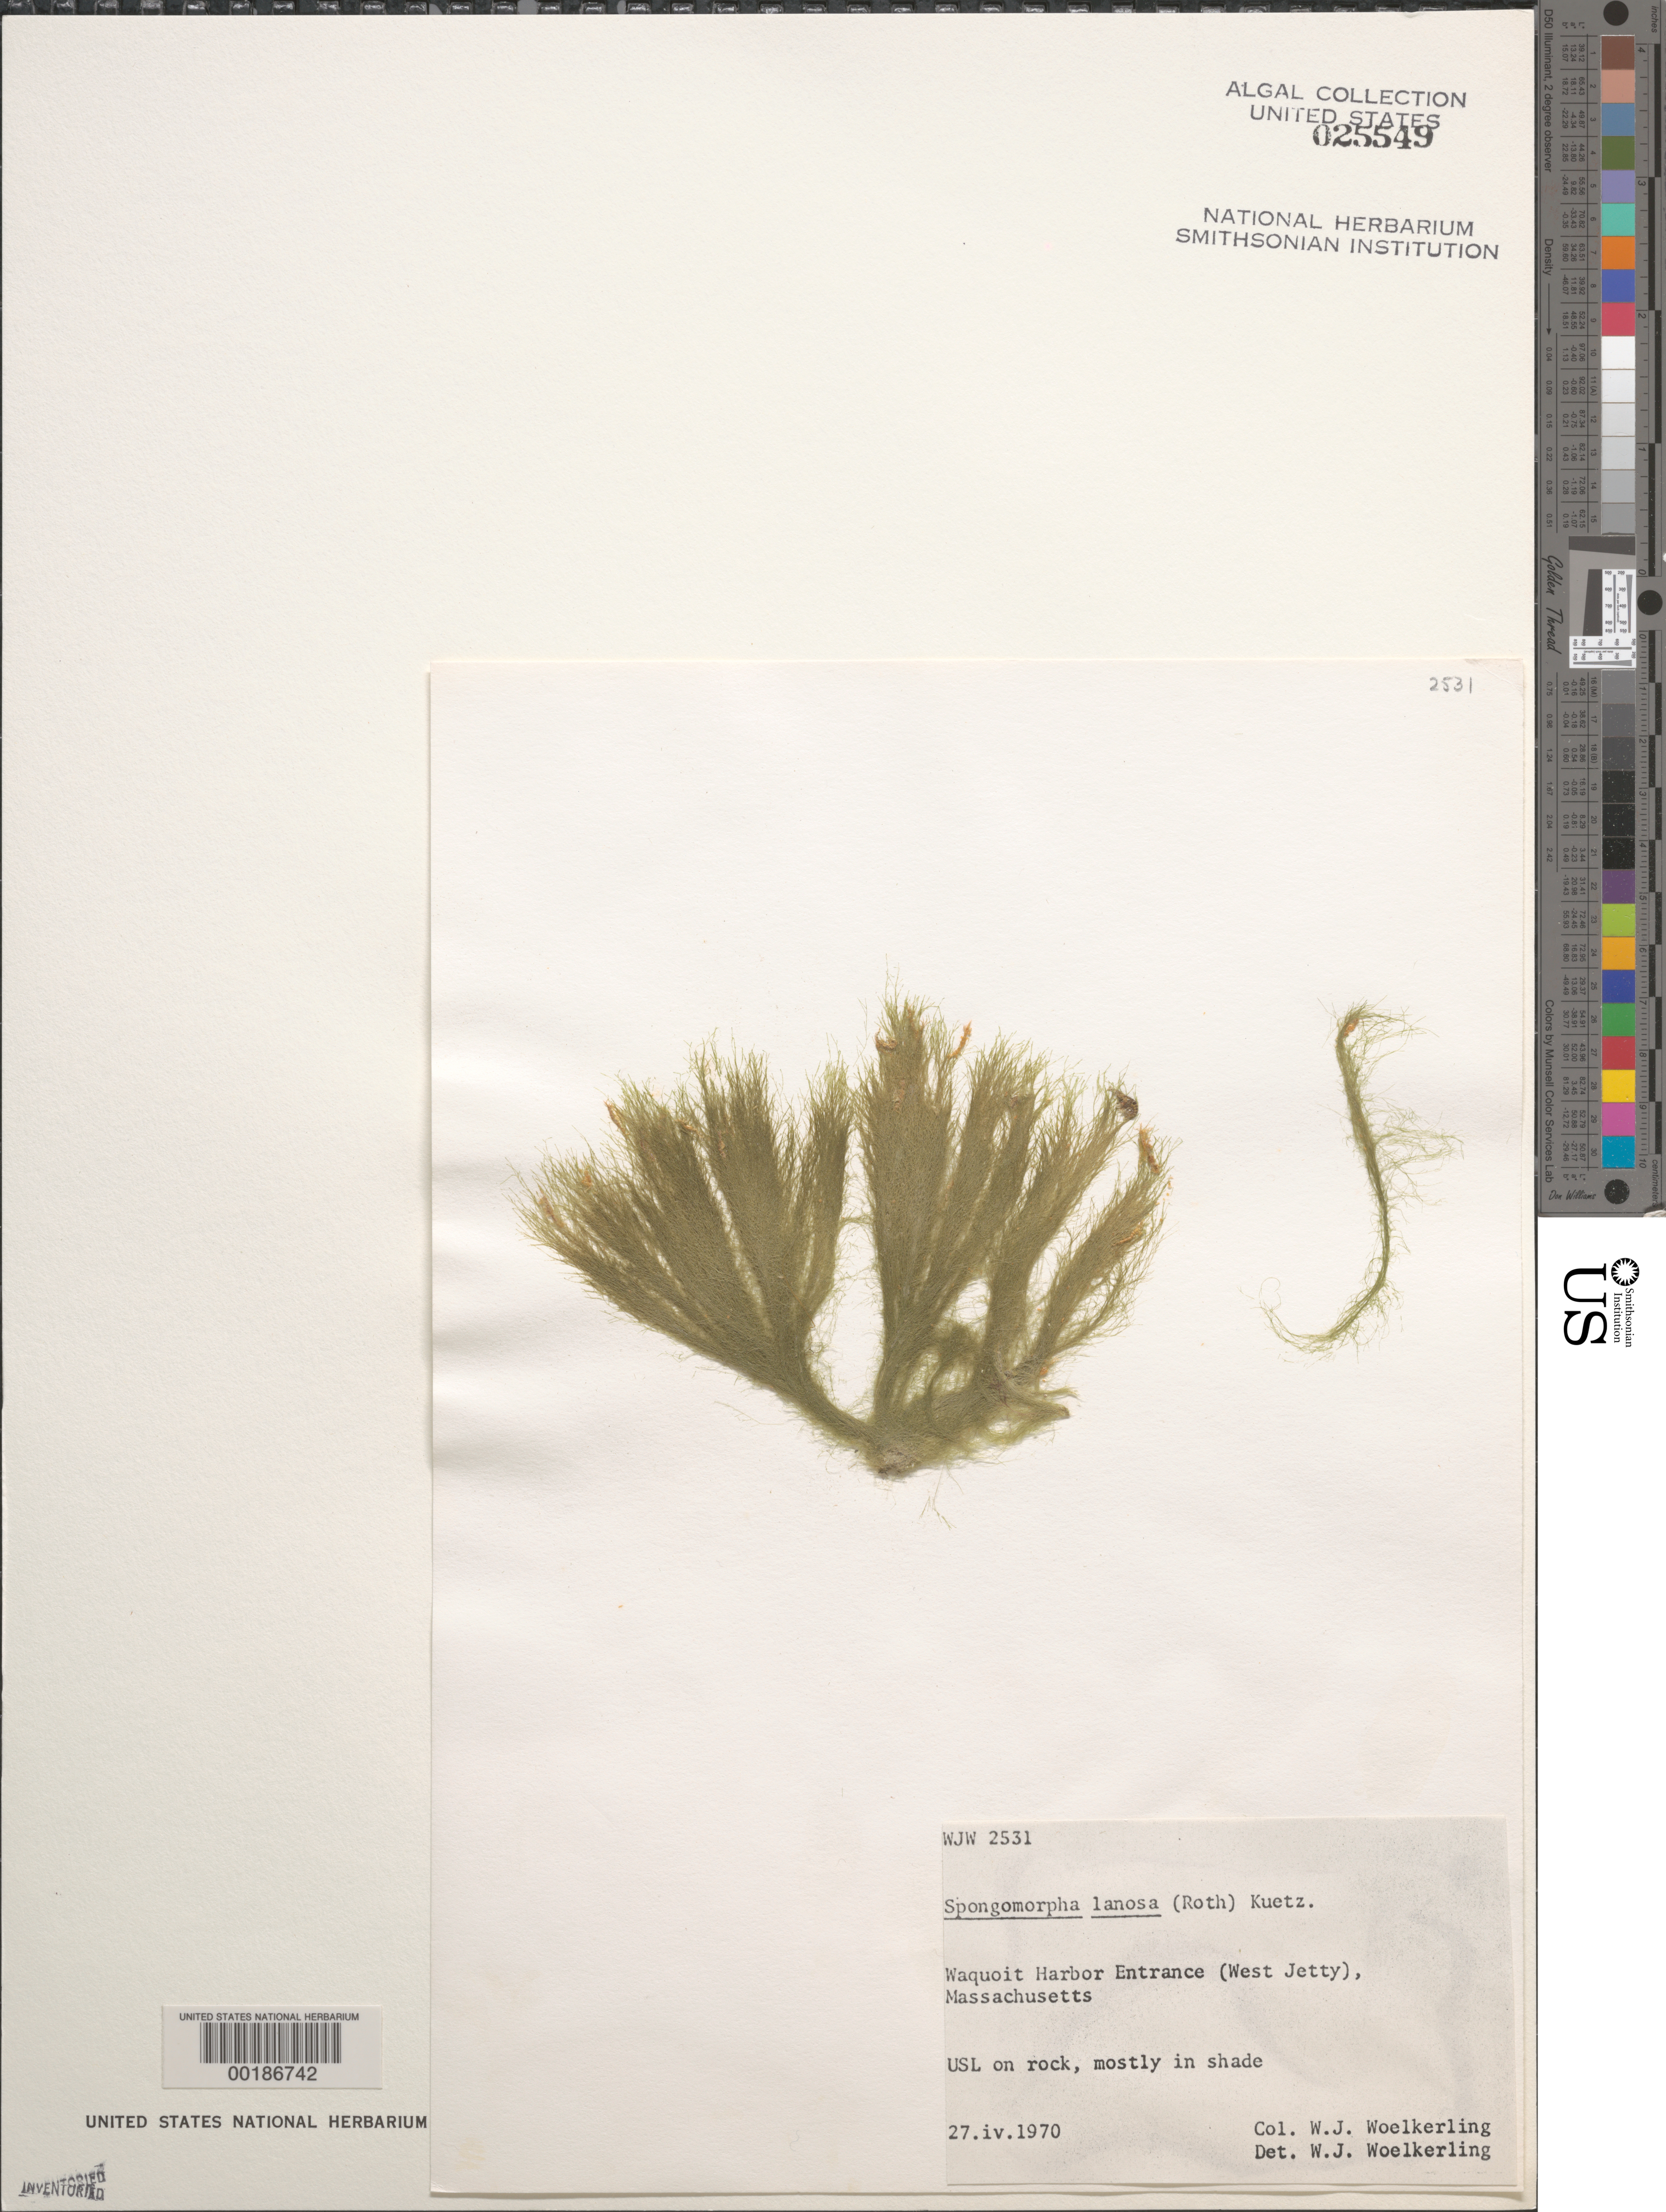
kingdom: Plantae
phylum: Chlorophyta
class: Ulvophyceae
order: Ulotrichales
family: Ulotrichaceae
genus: Spongomorpha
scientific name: Spongomorpha aeruginosa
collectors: W. Woelkerling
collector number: WJW 2531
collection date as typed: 27 Apr 1970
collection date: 1970-04-27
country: United States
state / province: Massachusetts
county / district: Barnstable County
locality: Waquoit Harbor entrance, west jetty, Cape Cod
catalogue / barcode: US 25549